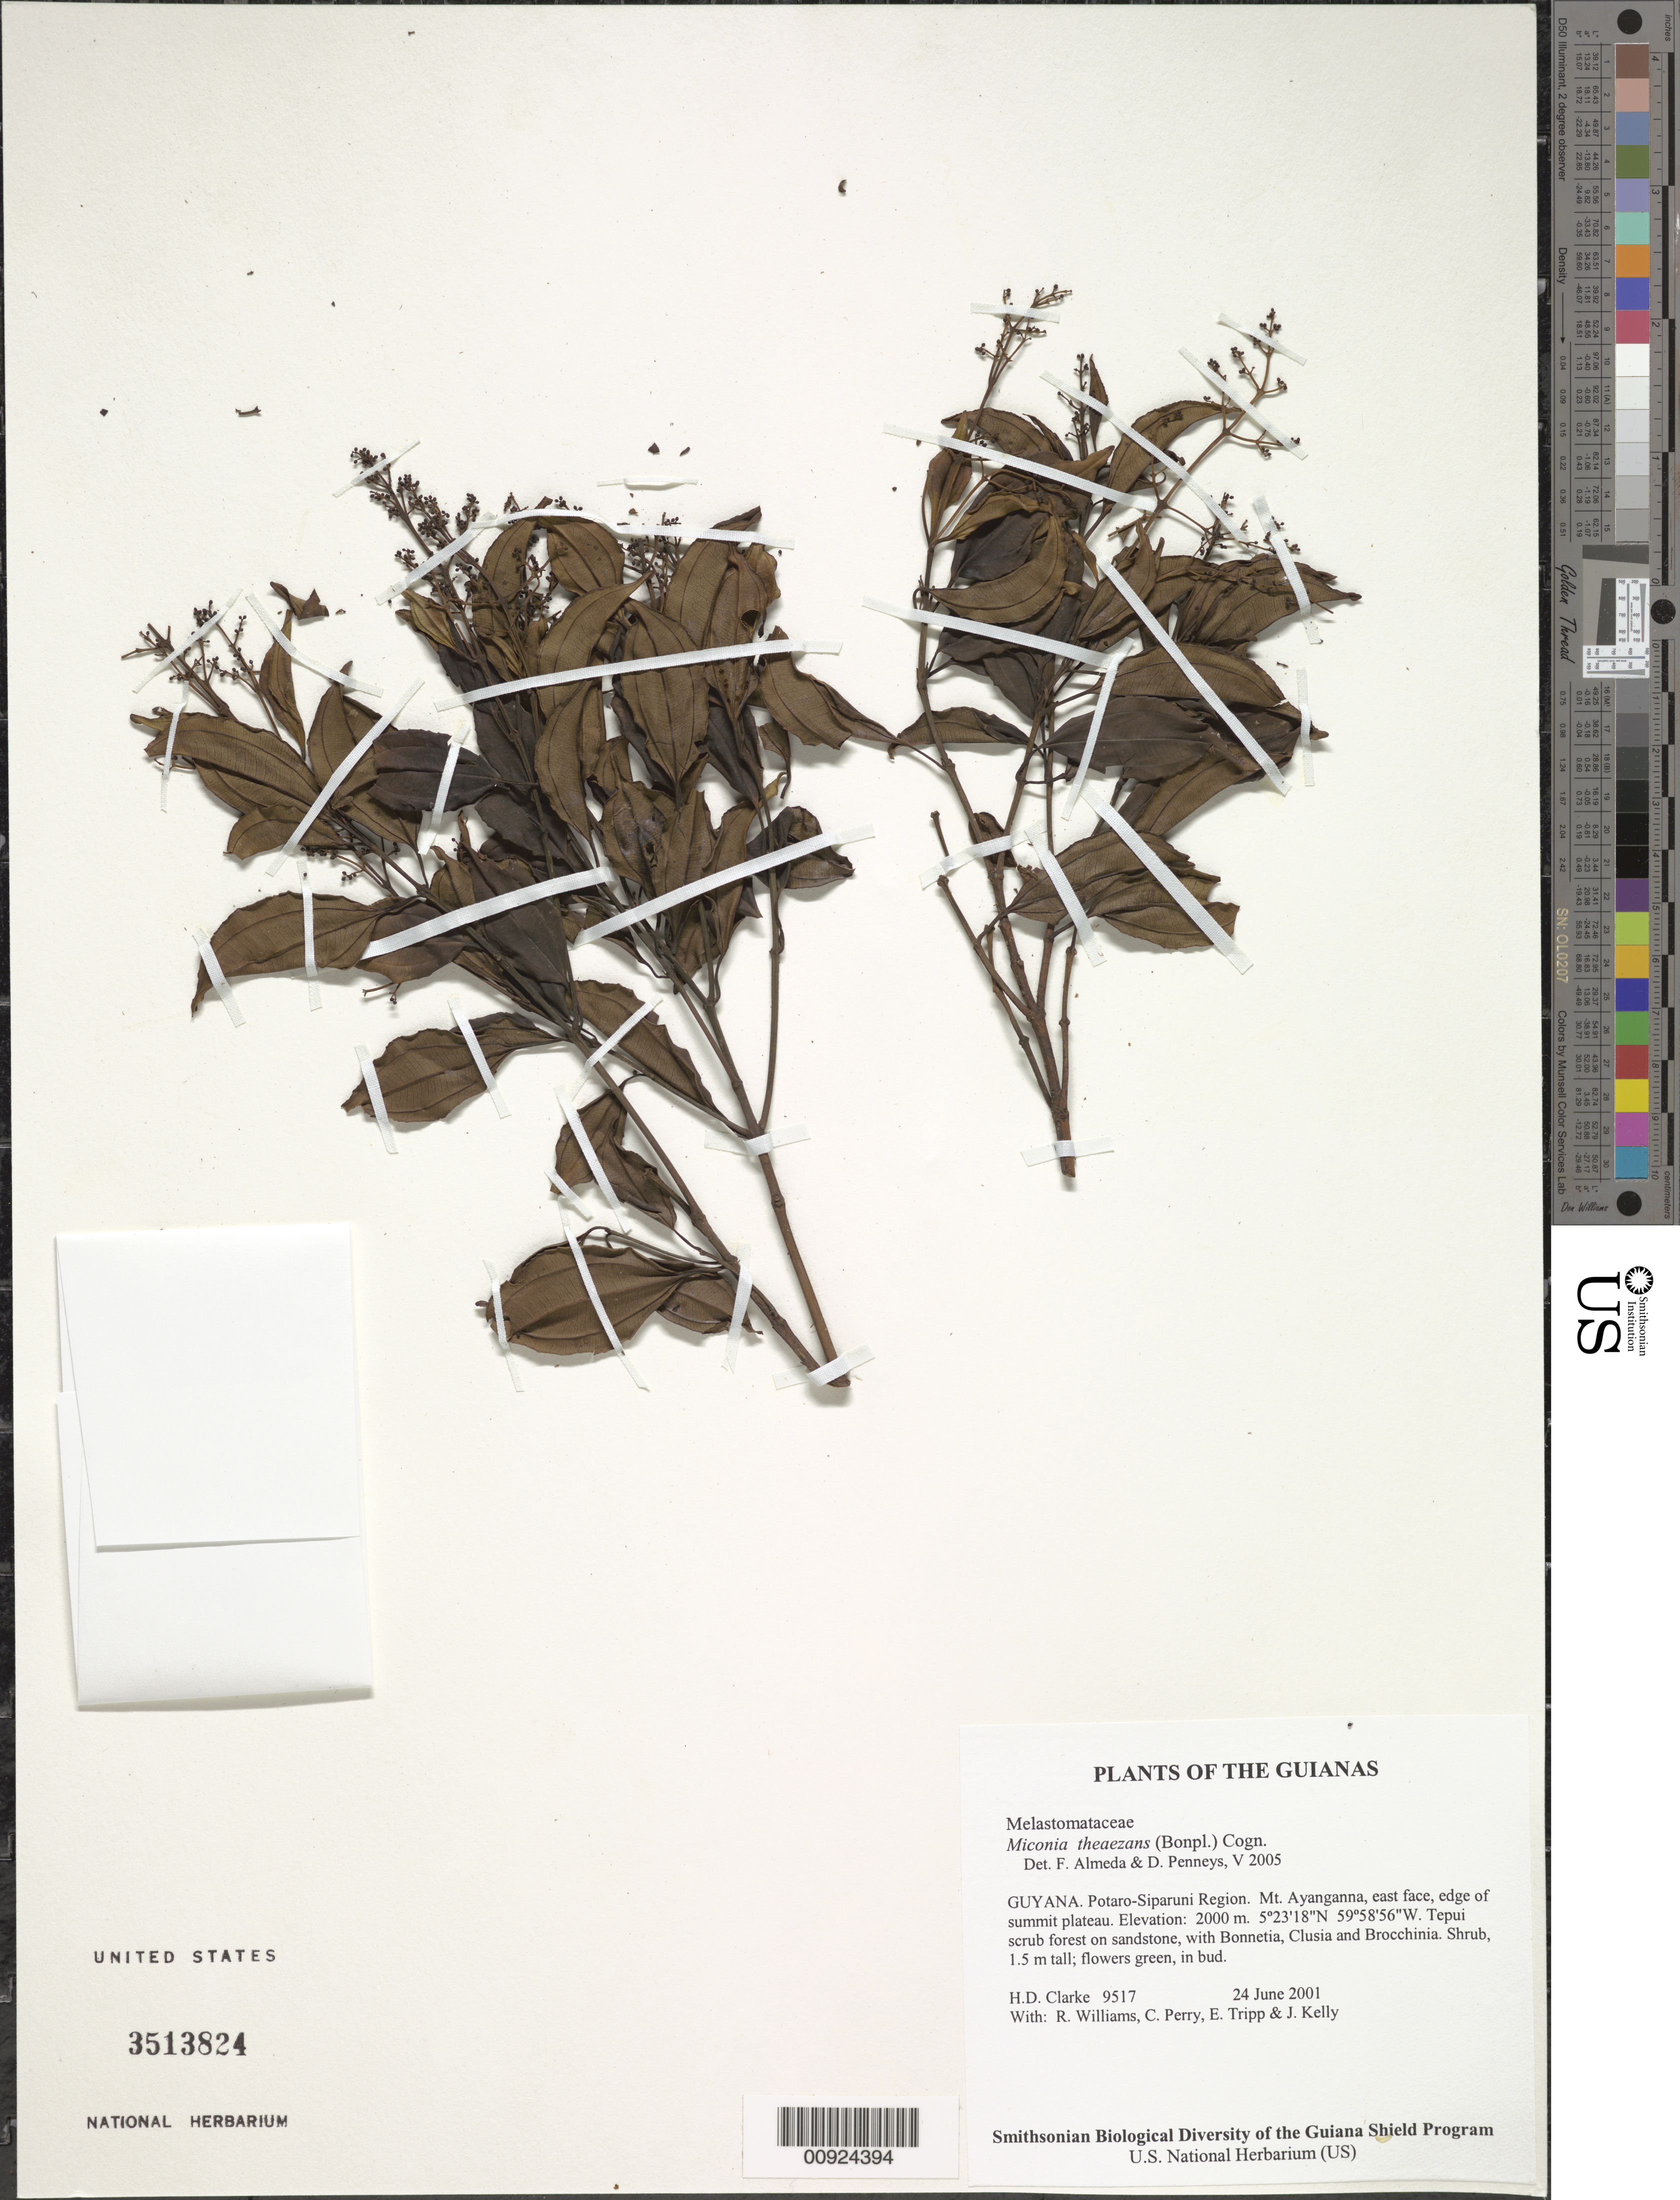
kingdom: Plantae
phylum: Tracheophyta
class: Magnoliopsida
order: Myrtales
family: Melastomataceae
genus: Miconia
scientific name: Miconia theizans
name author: (Bonpl.) Cogn.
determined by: Almeda, F.; Penneys, D. S.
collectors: H. D. Clarke, R. Williams, C. Perry, E. Tripp & J. Kelly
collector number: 9517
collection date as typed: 24 June 2001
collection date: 2001-06-24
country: Guyana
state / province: Potaro-Siparuni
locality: Mt. Ayanganna, east face, edge of summit plateau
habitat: Tepui scrub forest on sandstone, with Bonnetia, Clusia and Brocchinia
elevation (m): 2000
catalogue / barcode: US 3513824